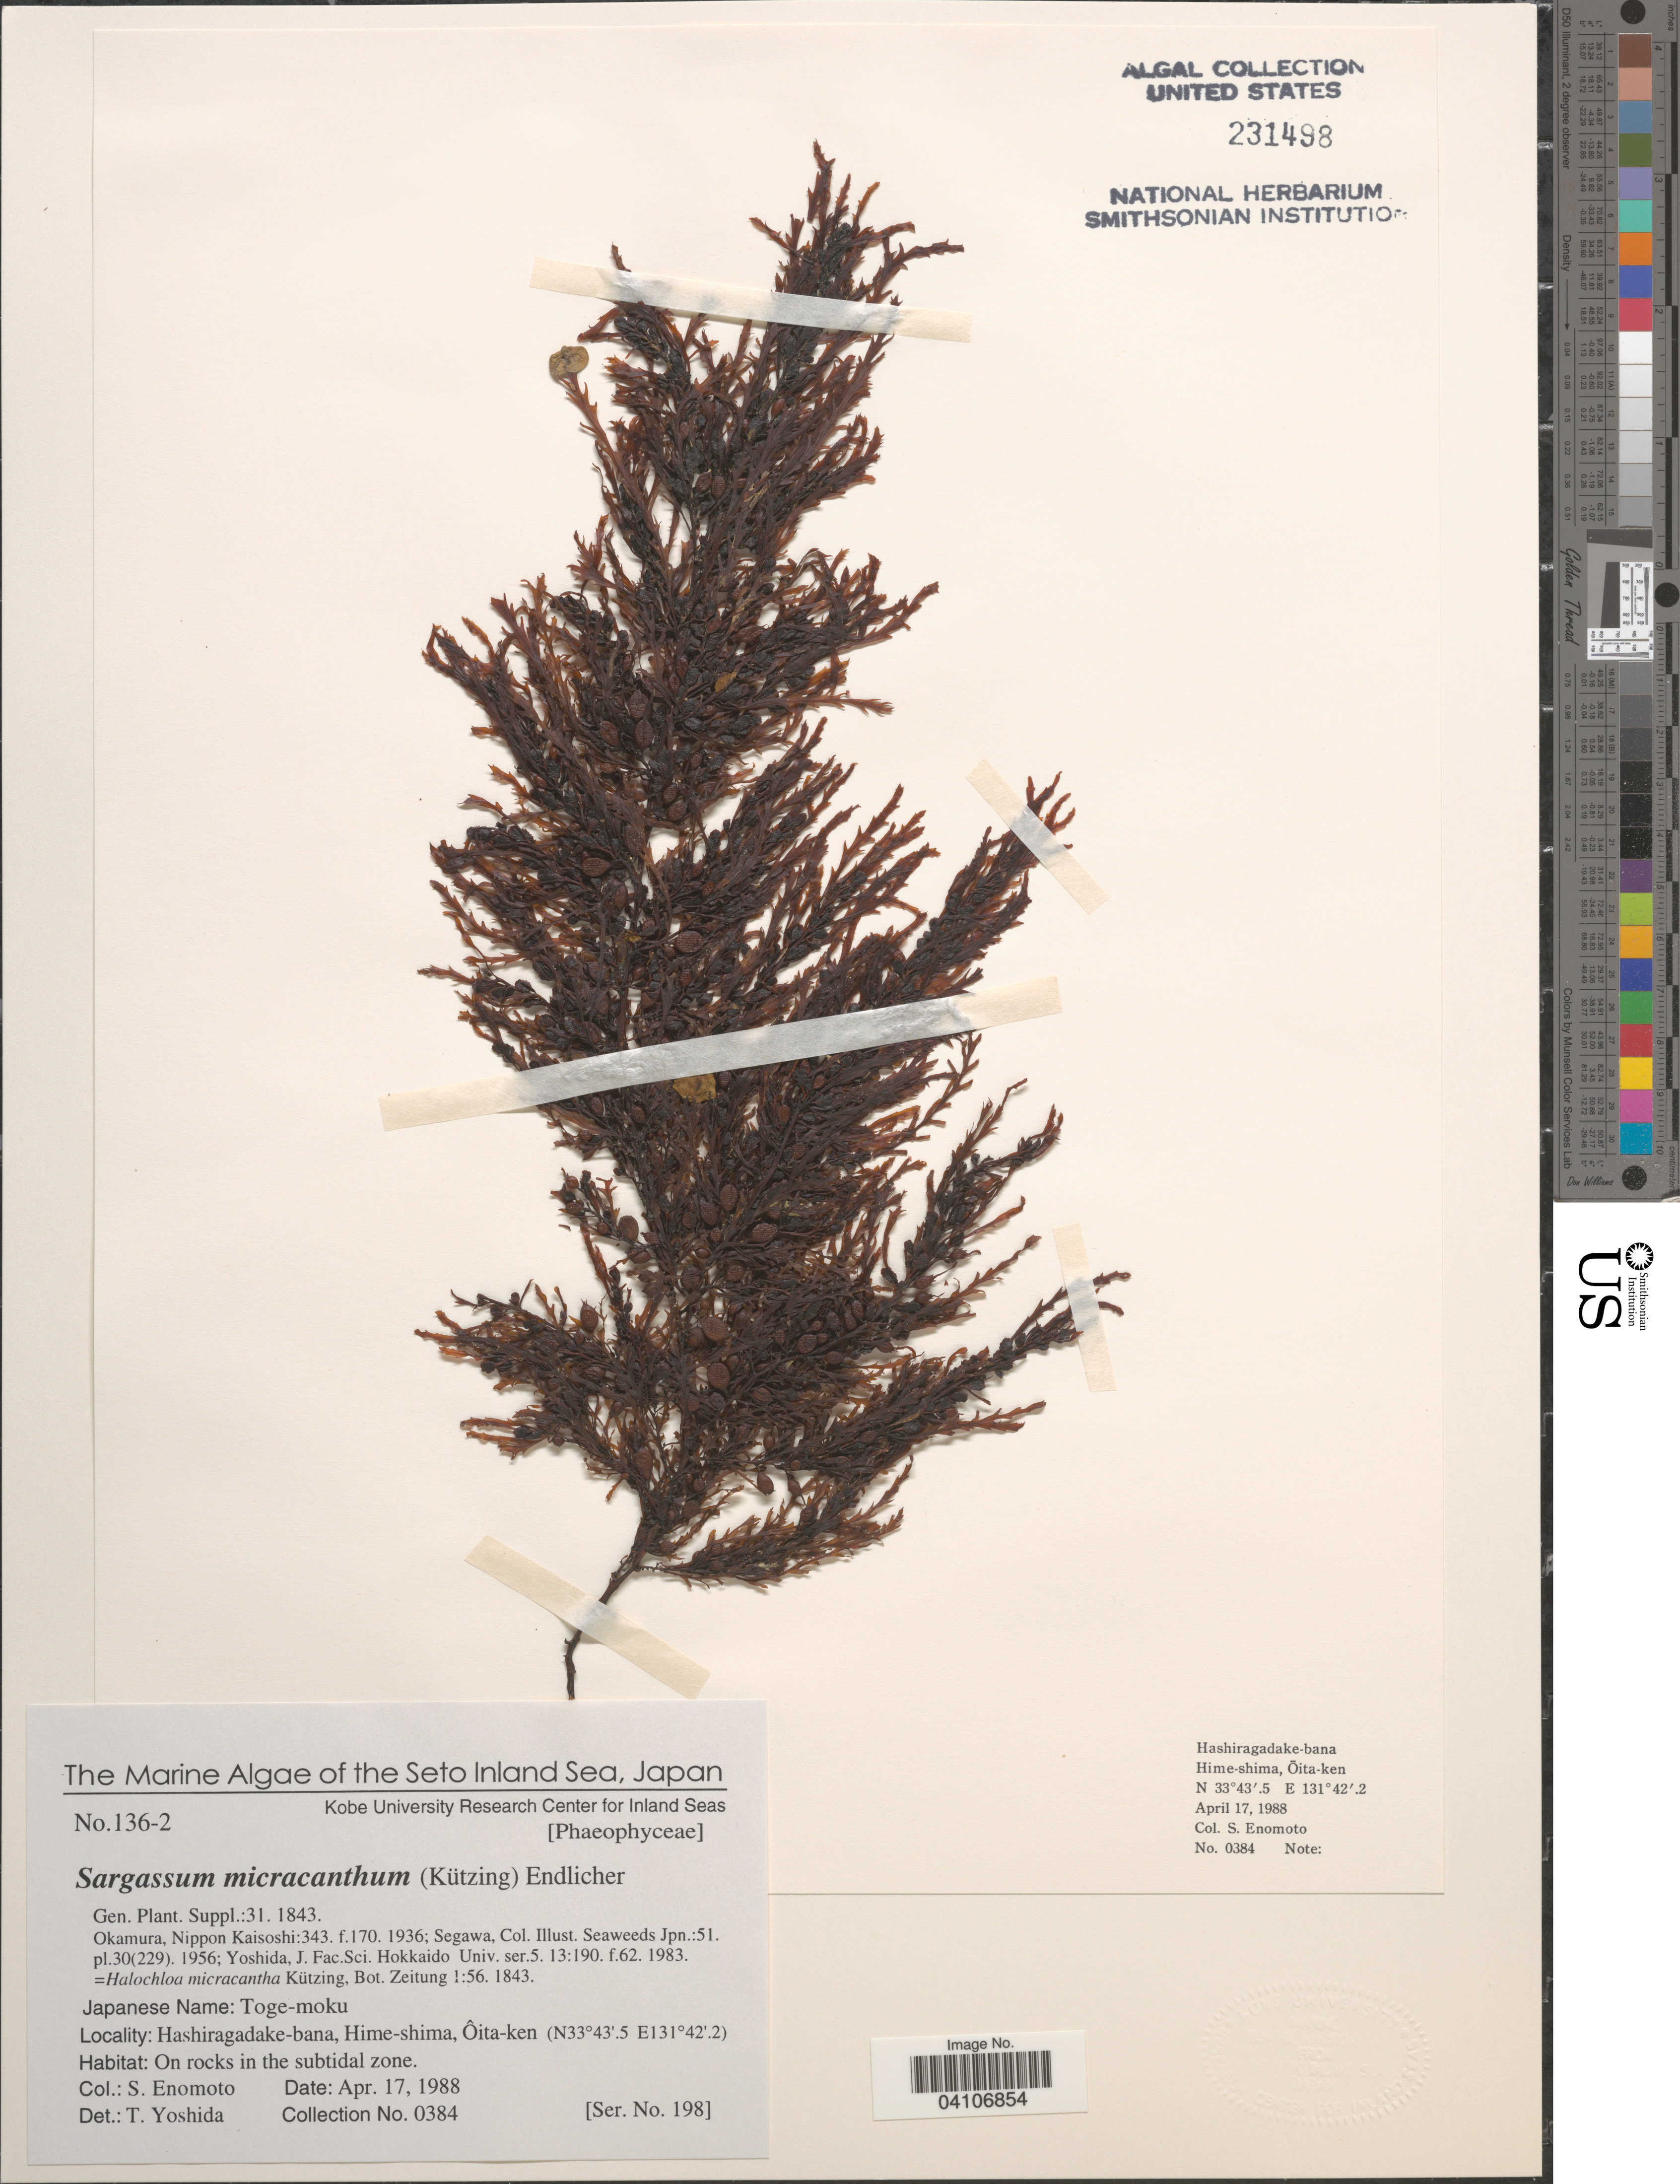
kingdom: Chromista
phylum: Ochrophyta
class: Phaeophyceae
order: Fucales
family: Sargassaceae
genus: Sargassum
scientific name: Sargassum micracanthum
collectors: S. Enomoto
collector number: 0384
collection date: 1988-04-17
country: Japan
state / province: Oita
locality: The Seto Inland Sea. Hashiragadake-bana, Hime-shima, Ôita-ken. On rocks in the subtidal zone.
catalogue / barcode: US 231498